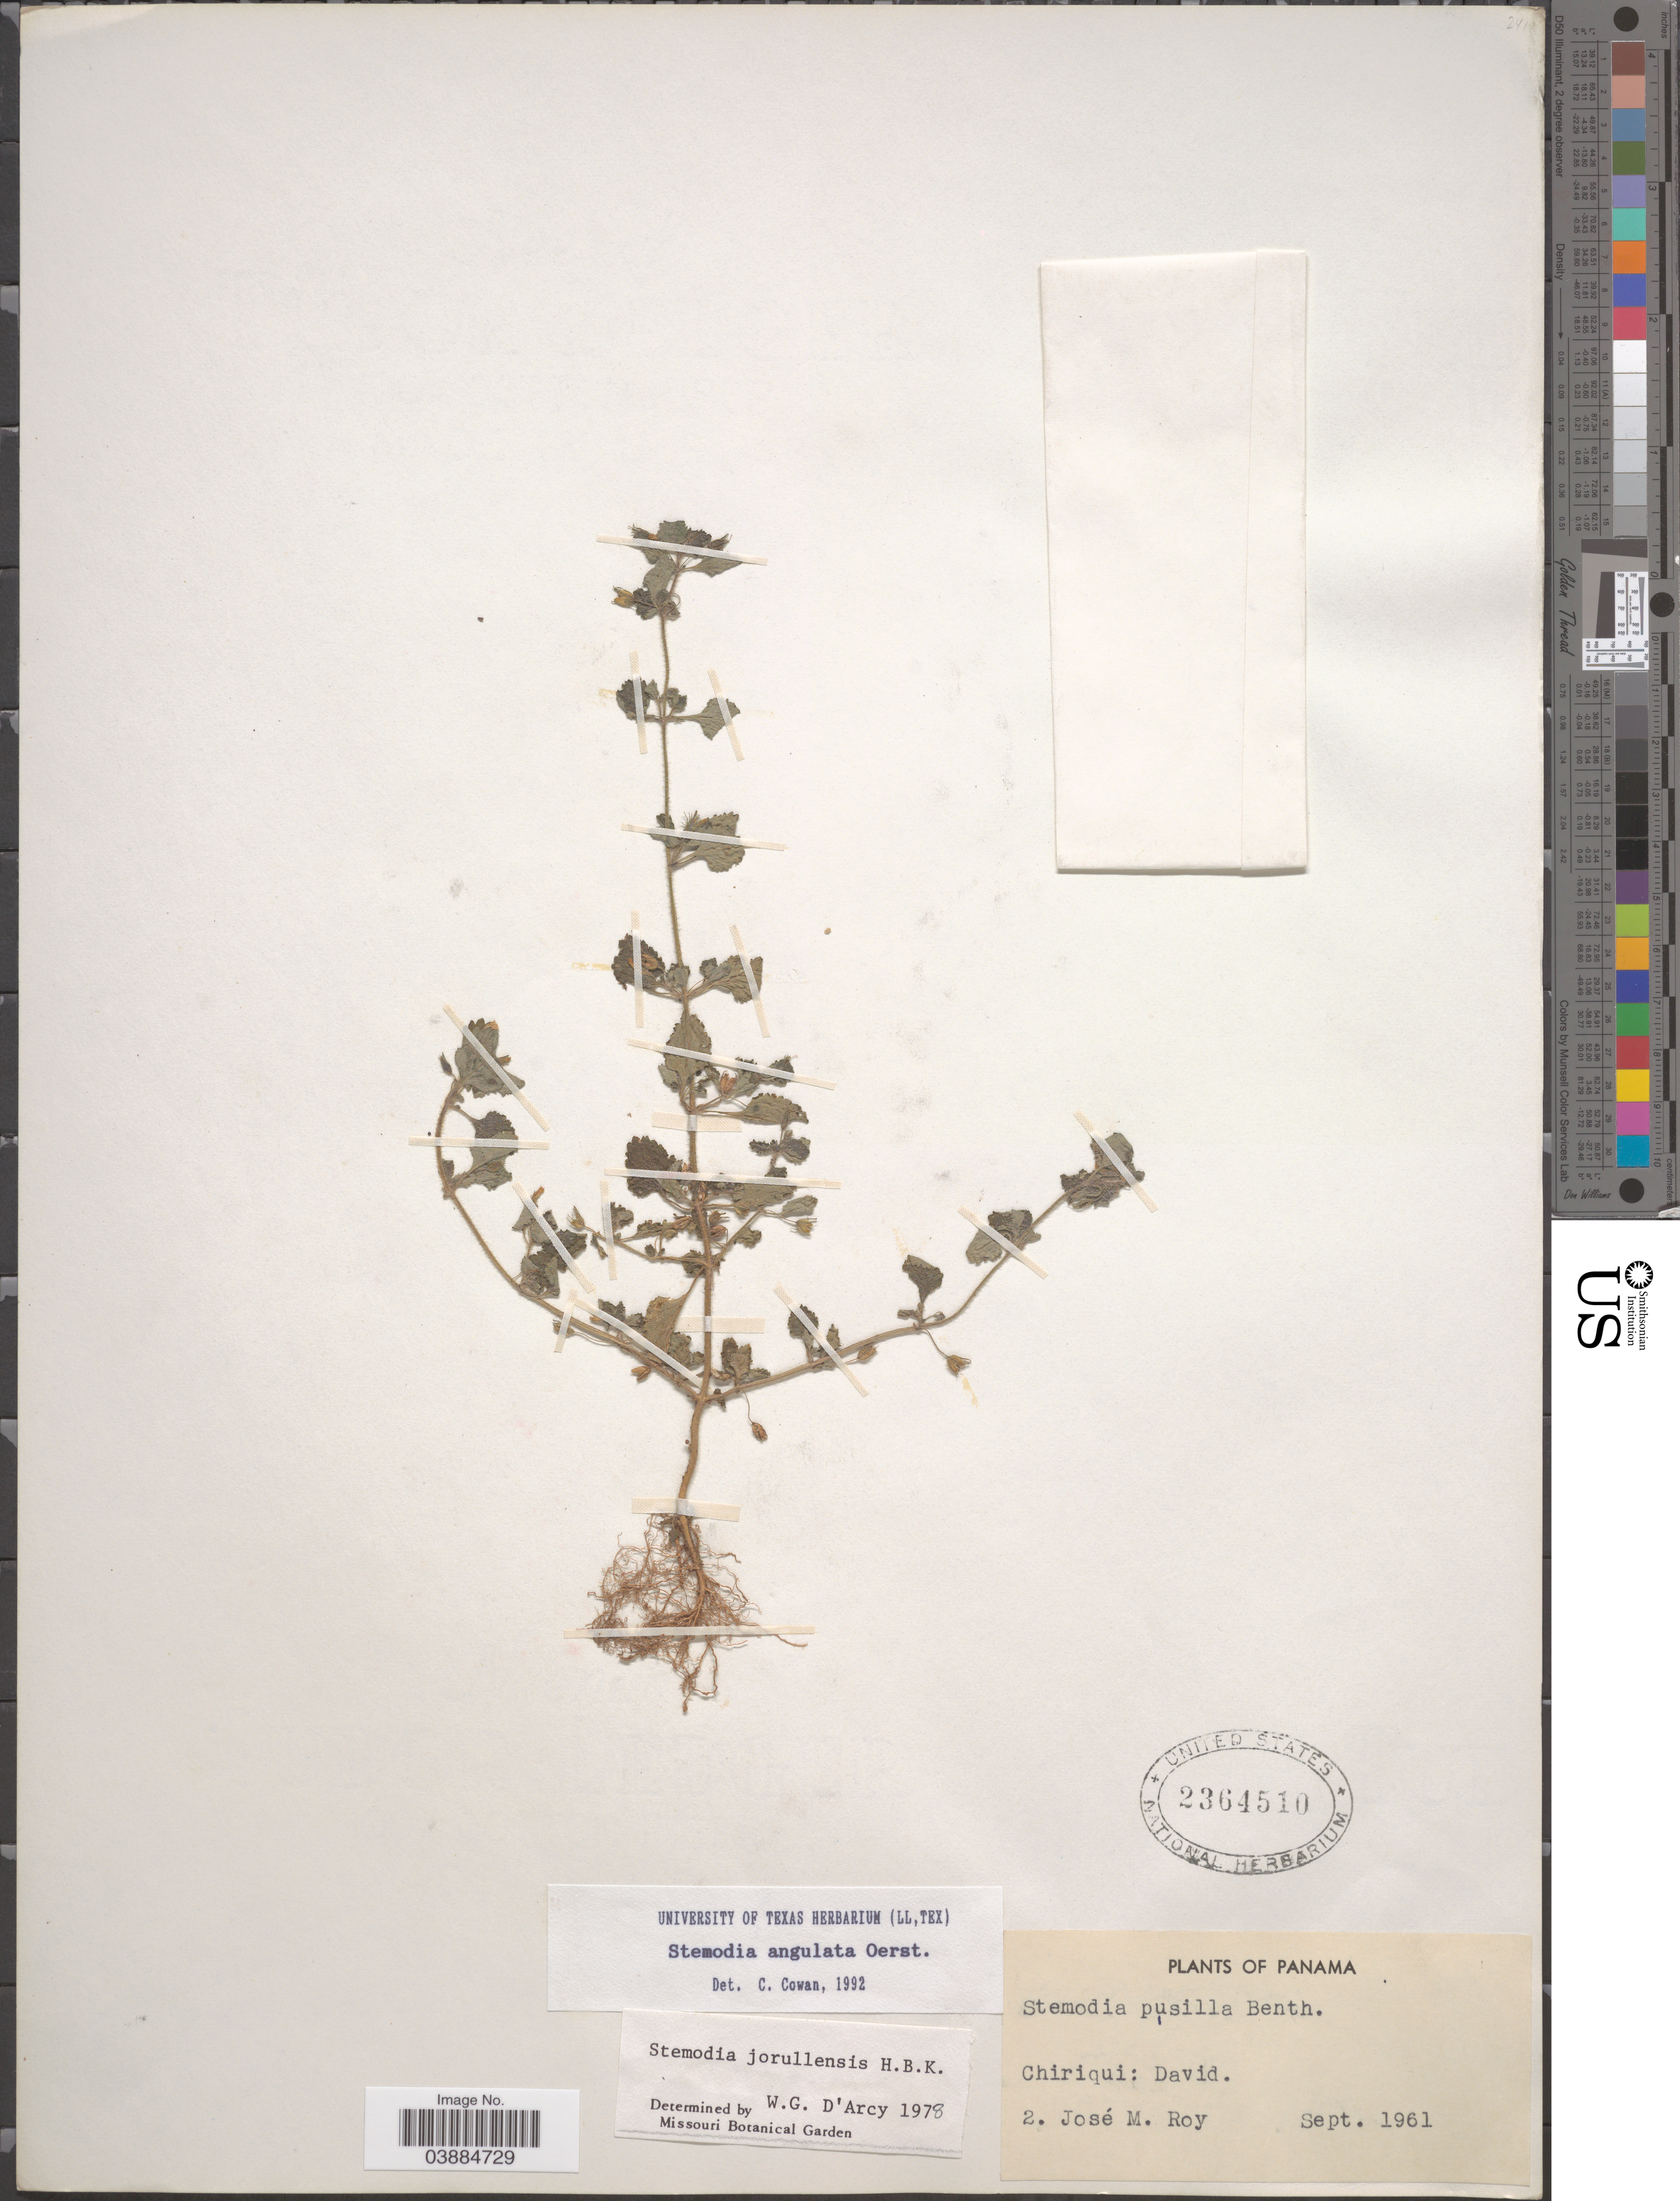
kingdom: Plantae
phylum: Tracheophyta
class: Magnoliopsida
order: Lamiales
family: Plantaginaceae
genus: Stemodia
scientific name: Stemodia angulata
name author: Oerst.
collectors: J. Roy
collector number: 2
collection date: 1961-09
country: Panama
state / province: Chiriqui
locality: David.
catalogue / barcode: US 2364510